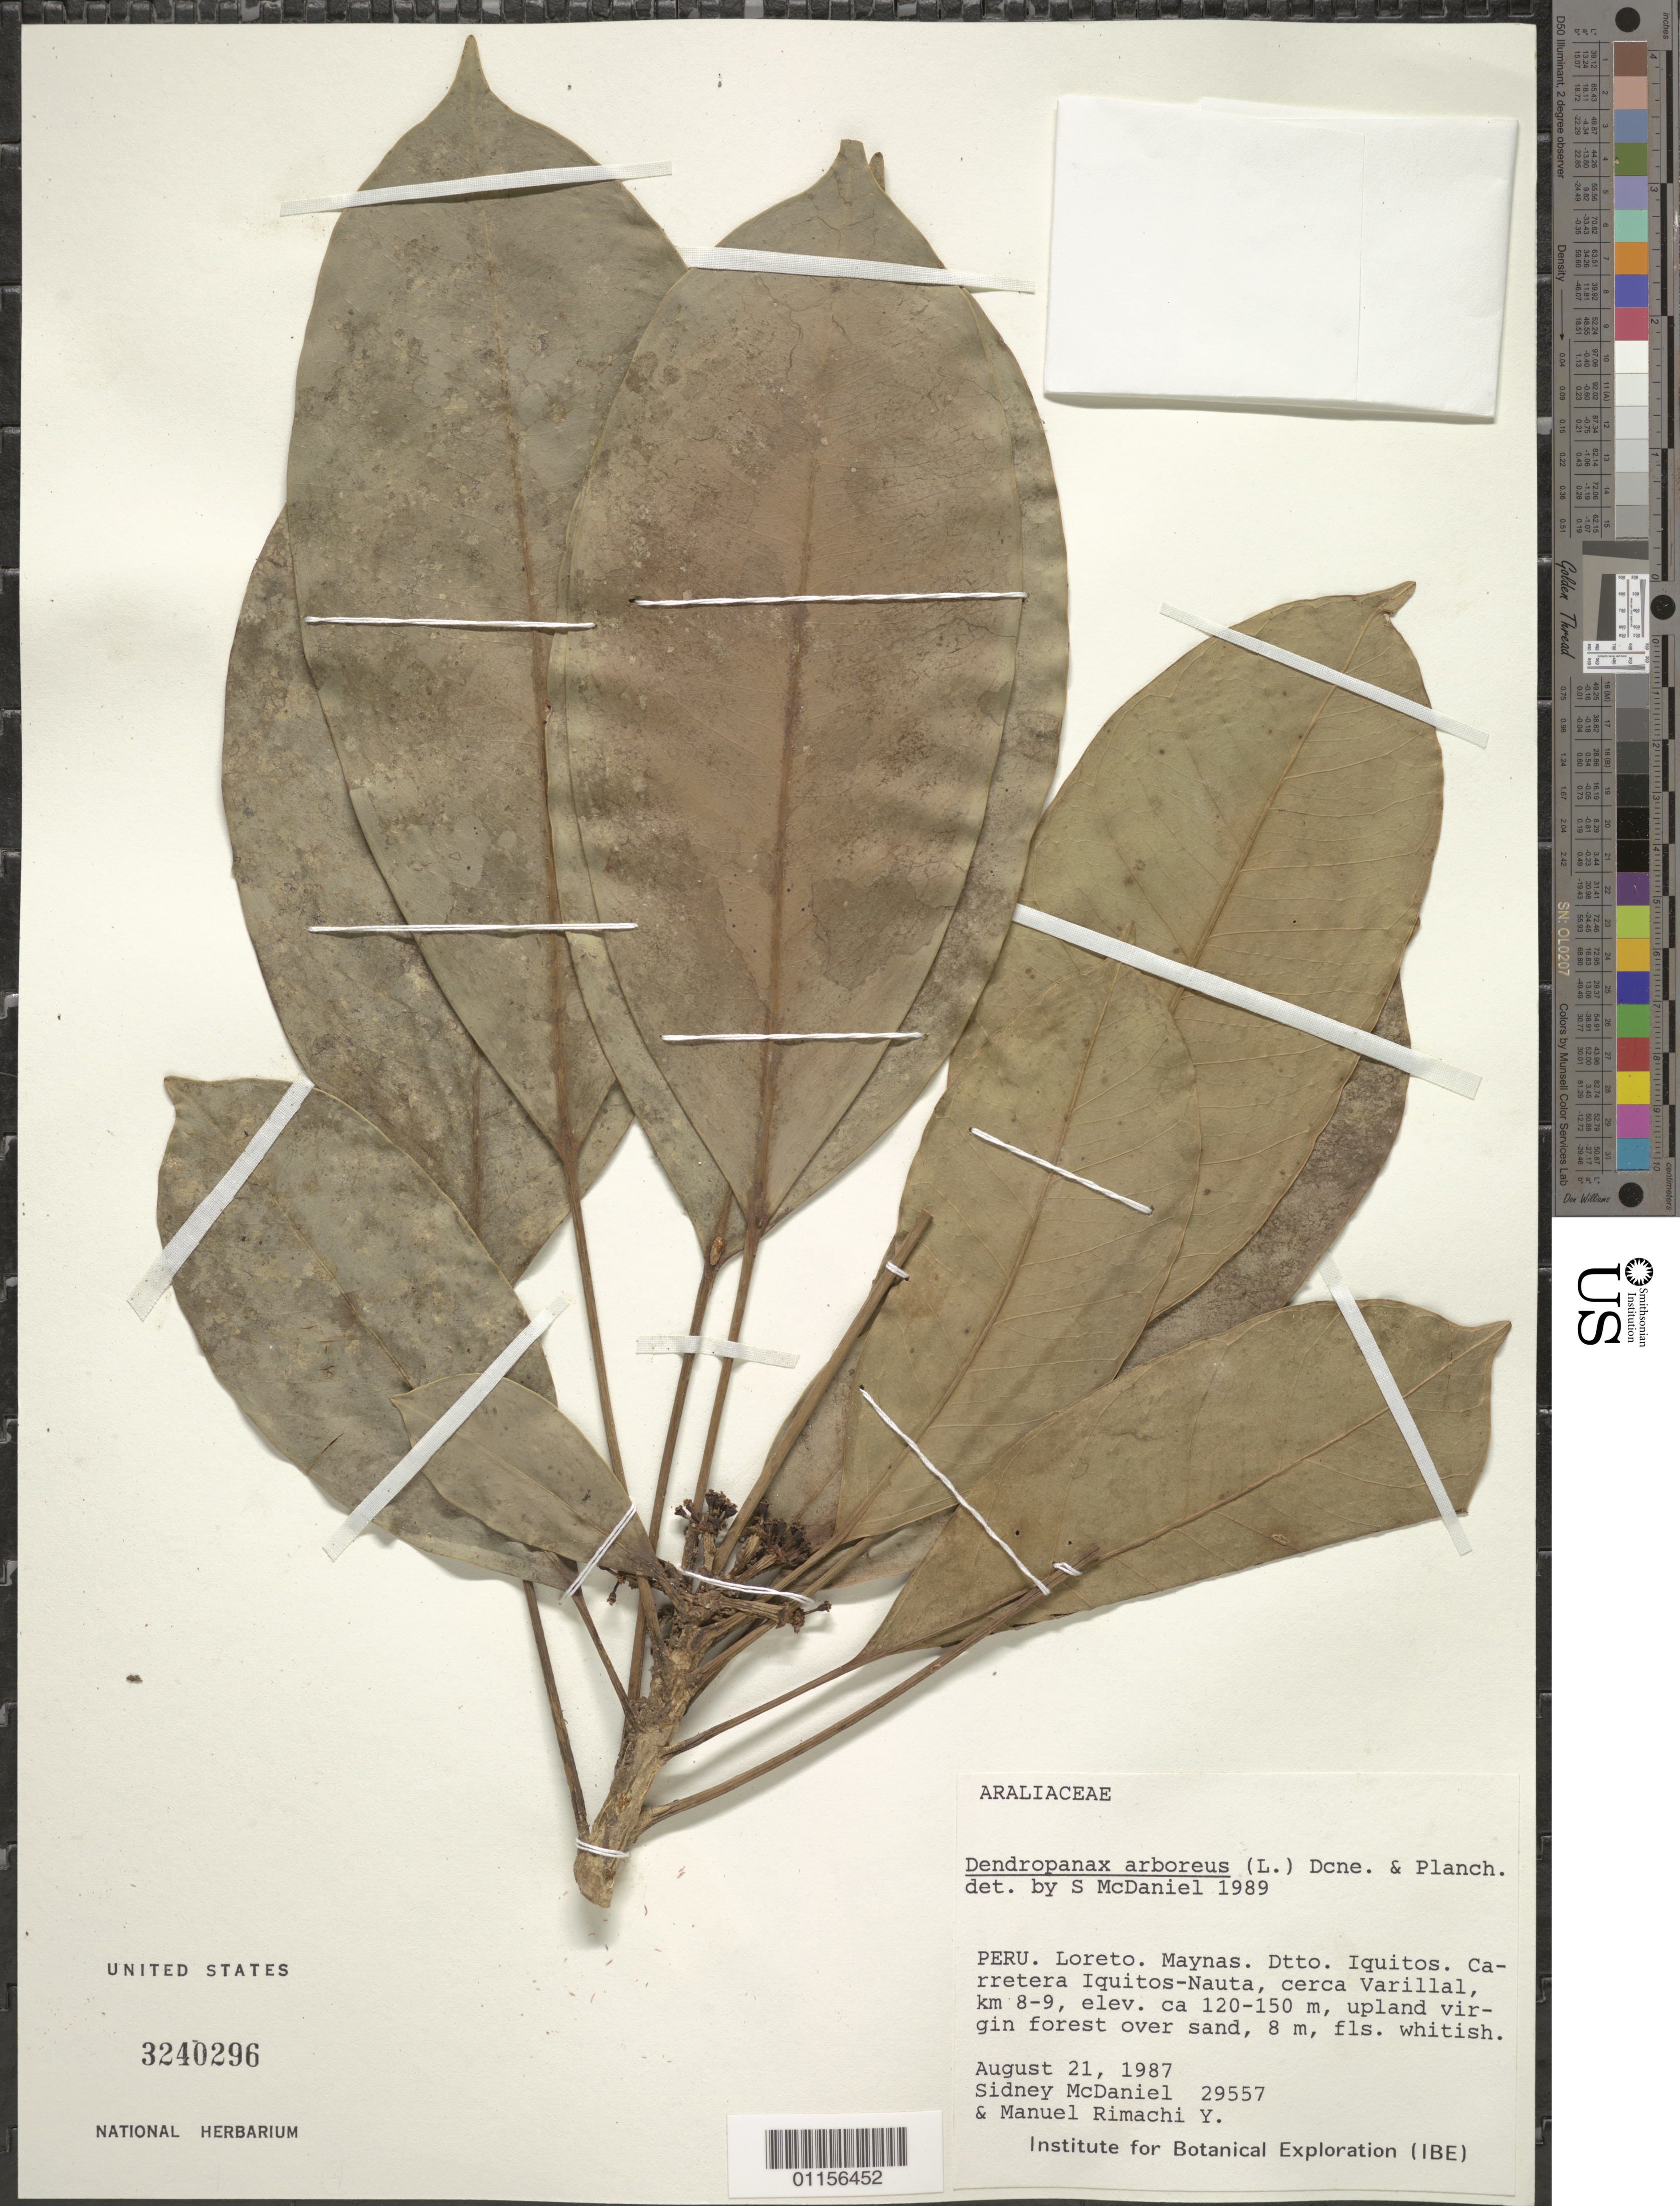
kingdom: Plantae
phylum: Tracheophyta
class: Magnoliopsida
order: Apiales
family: Araliaceae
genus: Dendropanax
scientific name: Dendropanax arboreus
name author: (L.) Decne. & Planch.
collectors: S. McDaniel & M. Rimachi Y.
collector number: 29557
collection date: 1987-08-21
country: Peru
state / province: Loreto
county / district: Maynas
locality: Iquitos. Carretera Iquitos-Nauta, cerca Varillal, km 8 - 9.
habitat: Upland virgin forest over sand.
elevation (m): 120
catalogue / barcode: US 3240296